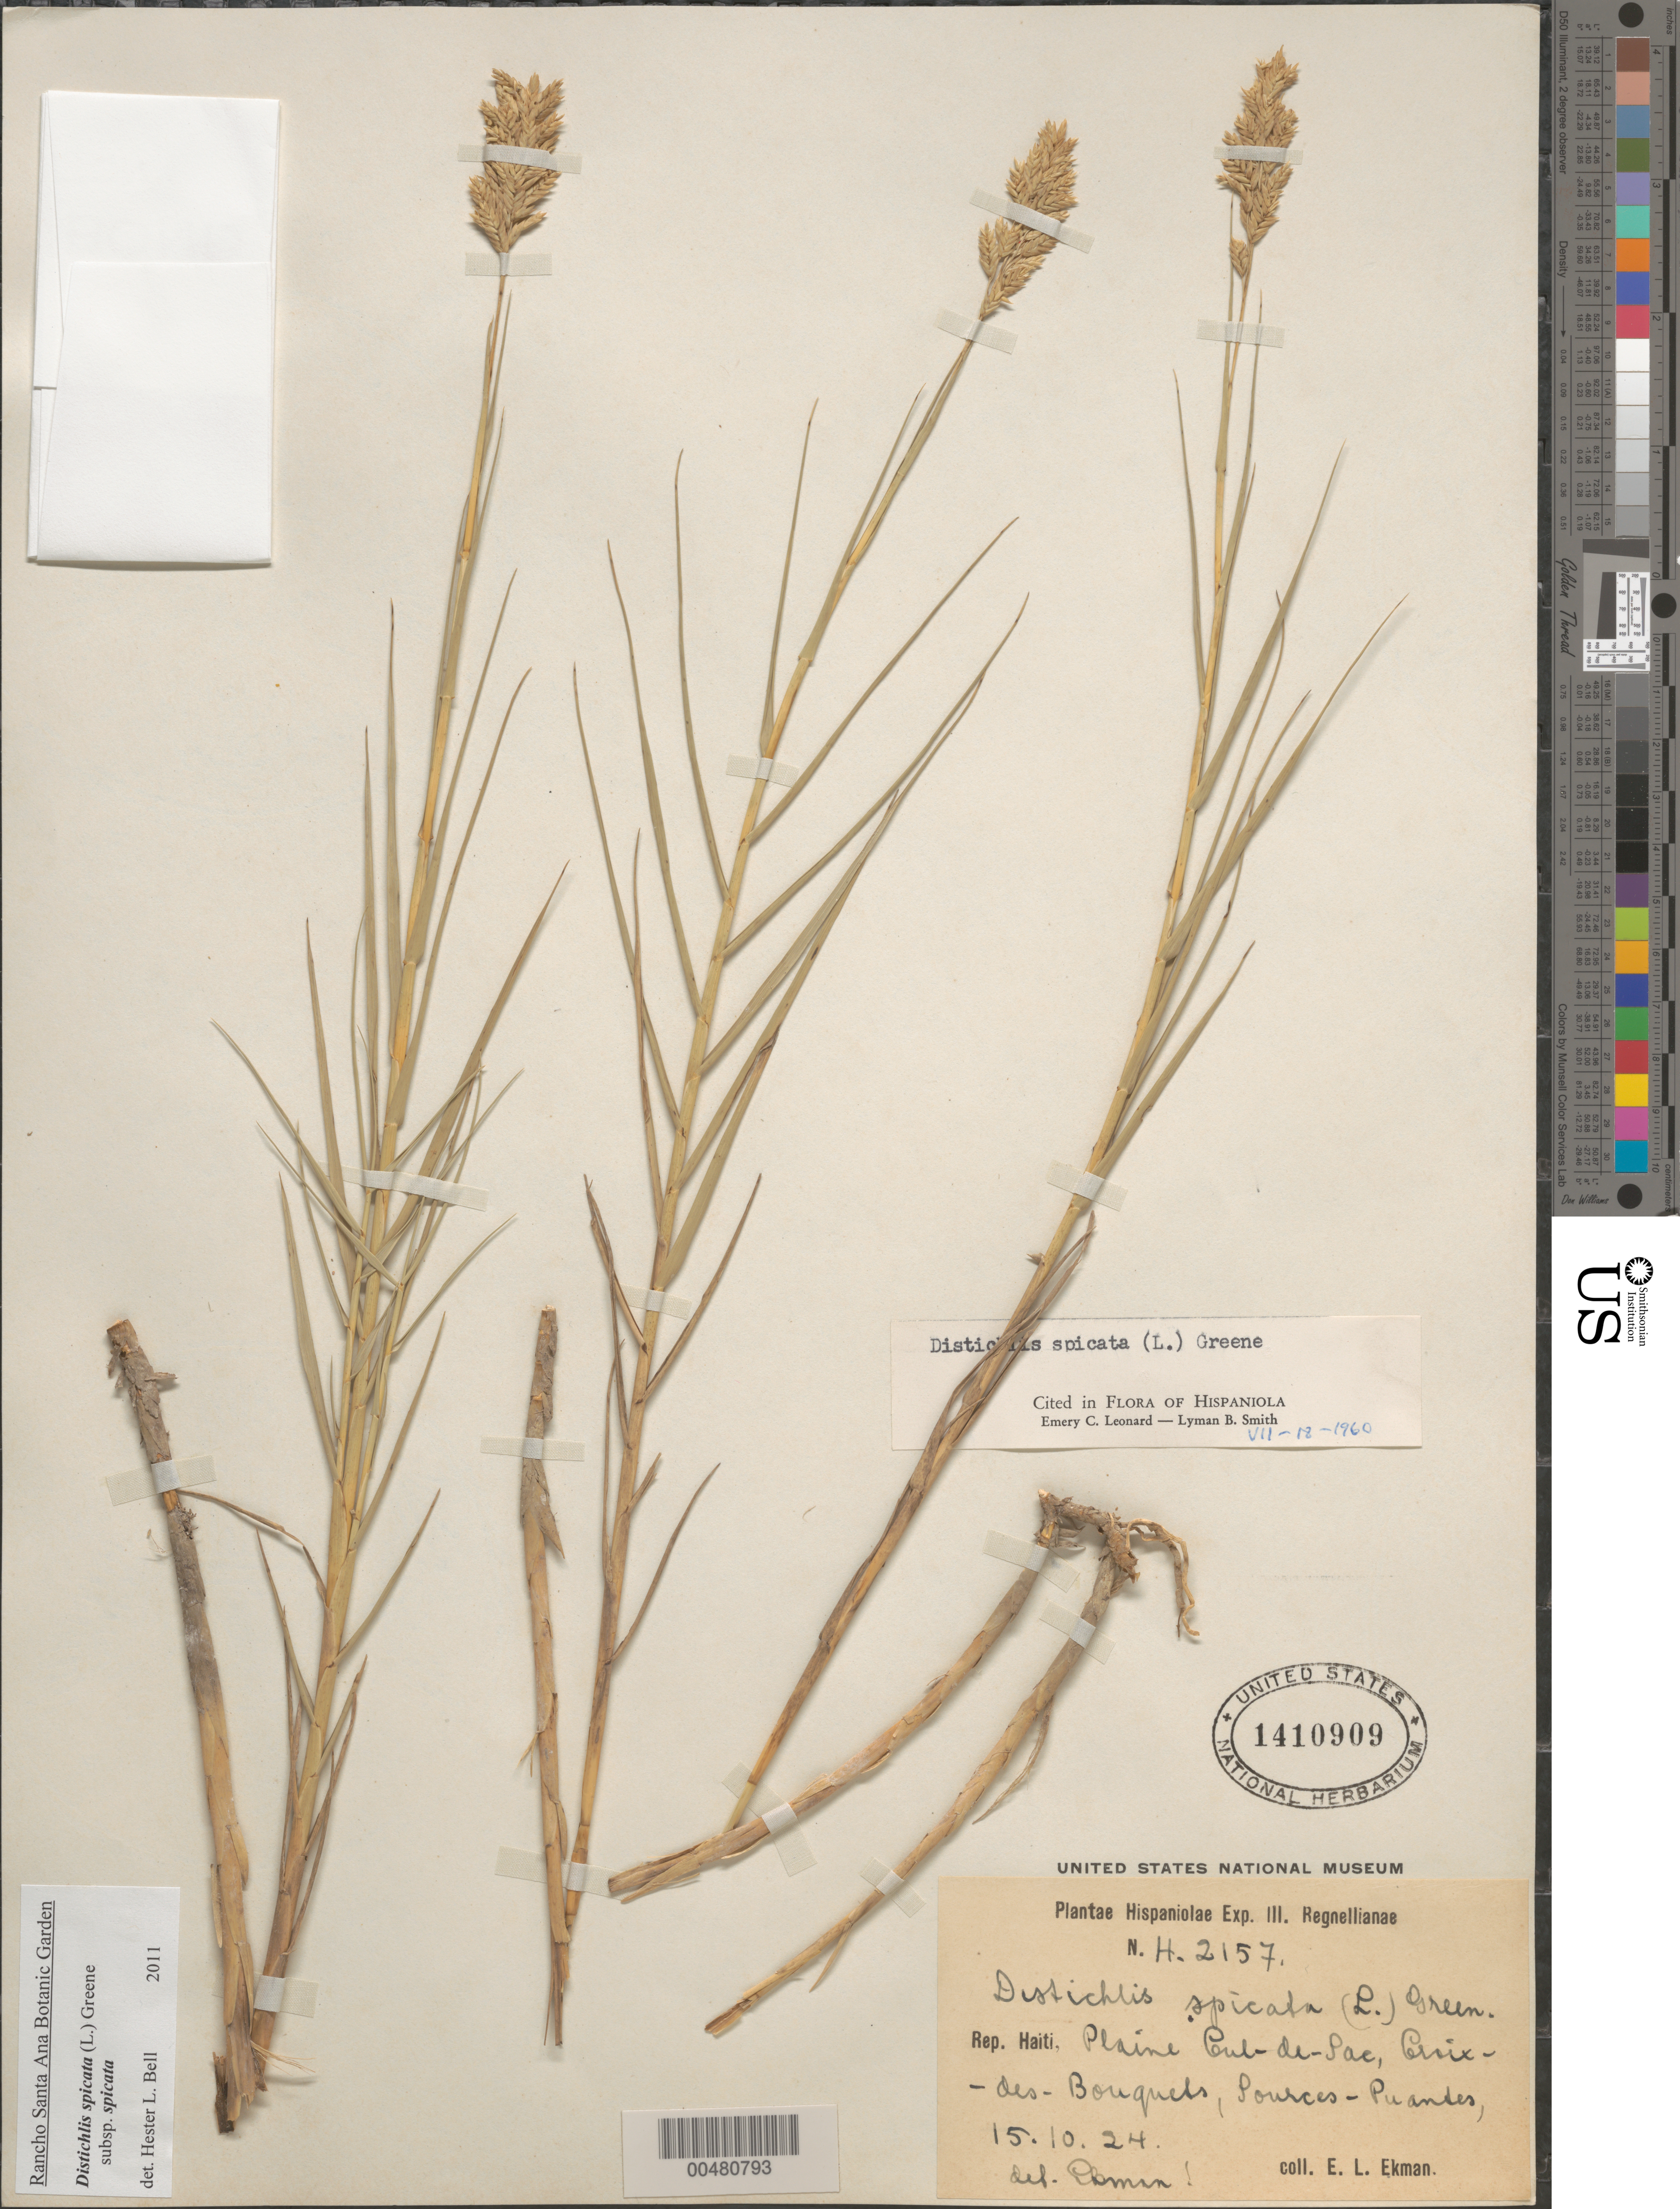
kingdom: Plantae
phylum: Tracheophyta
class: Liliopsida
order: Poales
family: Poaceae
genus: Distichlis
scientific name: Distichlis spicata subsp. spicata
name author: (L.) Greene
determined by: Bell, H. L.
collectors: E. L. Ekman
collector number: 2157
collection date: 1924-10-15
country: Haiti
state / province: Ouest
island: Hispaniola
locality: Plaine Cul-de-Sac, Croix-des-Bouquets, Sources-Puantes.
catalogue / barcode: US 1410909